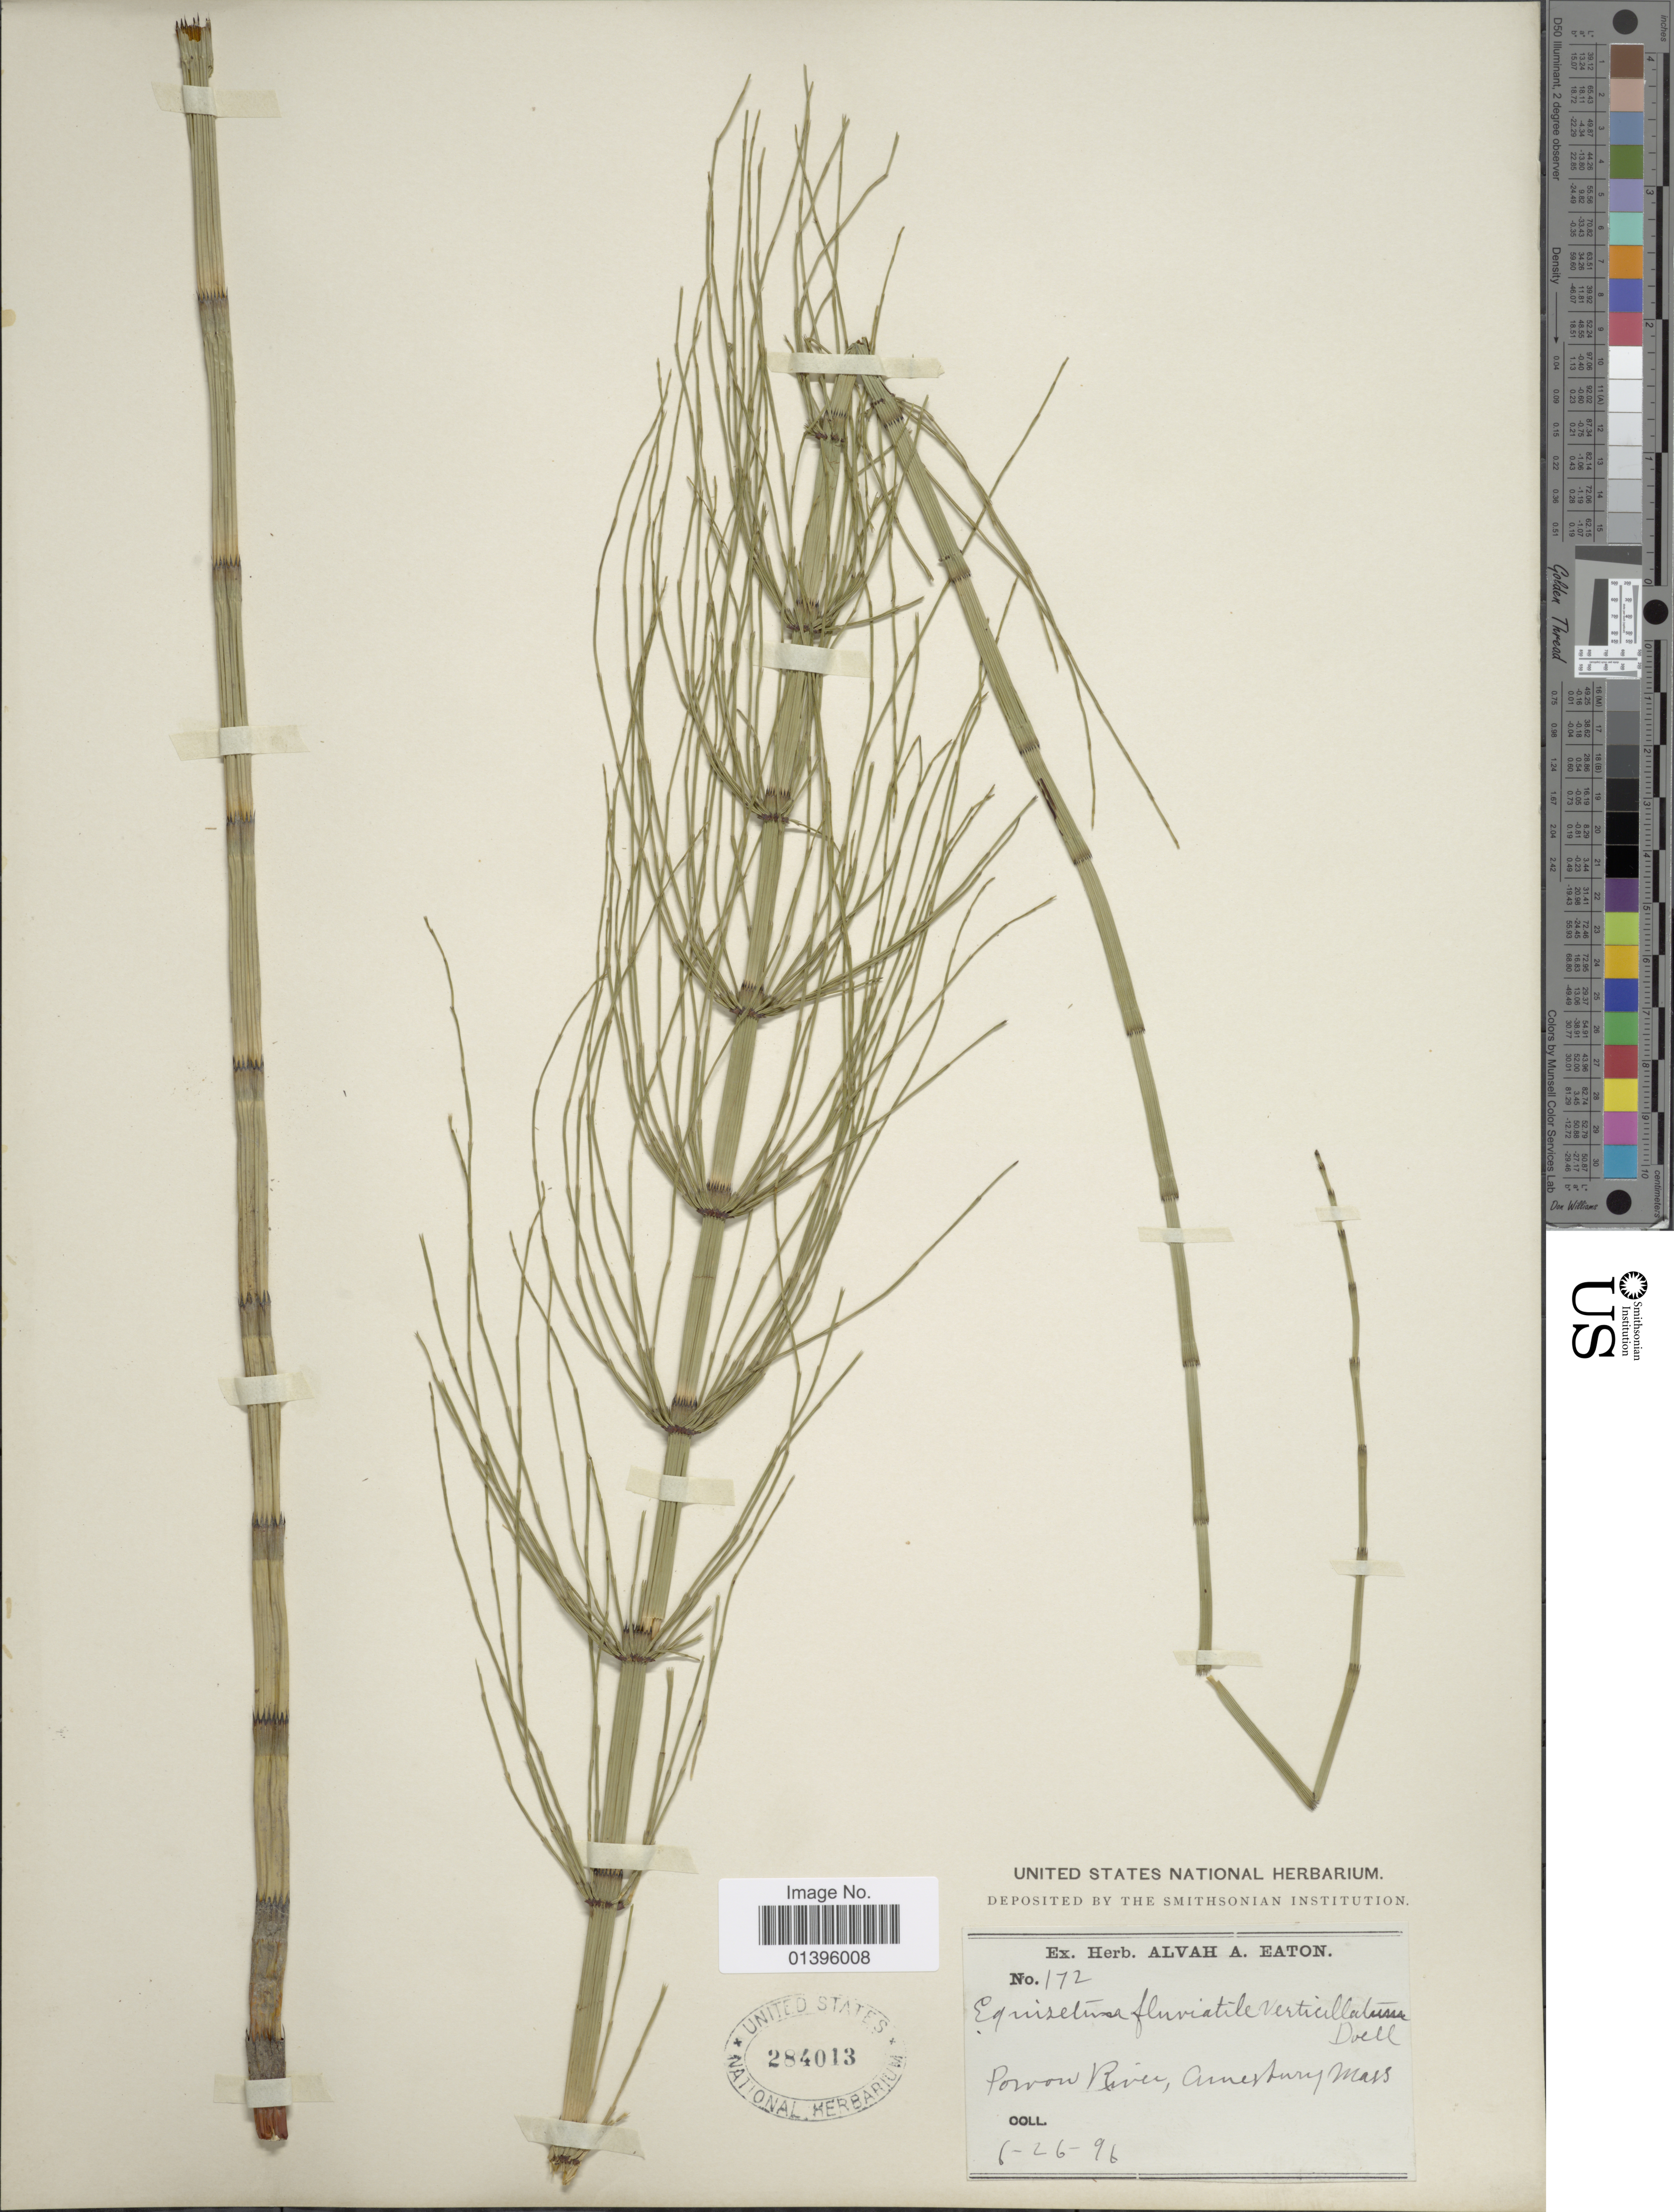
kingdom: Plantae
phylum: Tracheophyta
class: Polypodiopsida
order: Equisetales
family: Equisetaceae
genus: Equisetum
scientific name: Equisetum fluviatile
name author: L.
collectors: A. A. Eaton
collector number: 172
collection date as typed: Transcribed d/m/y: 26/6/96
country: United States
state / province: Massachusetts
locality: Powow River, Amesbury.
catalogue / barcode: US 284013